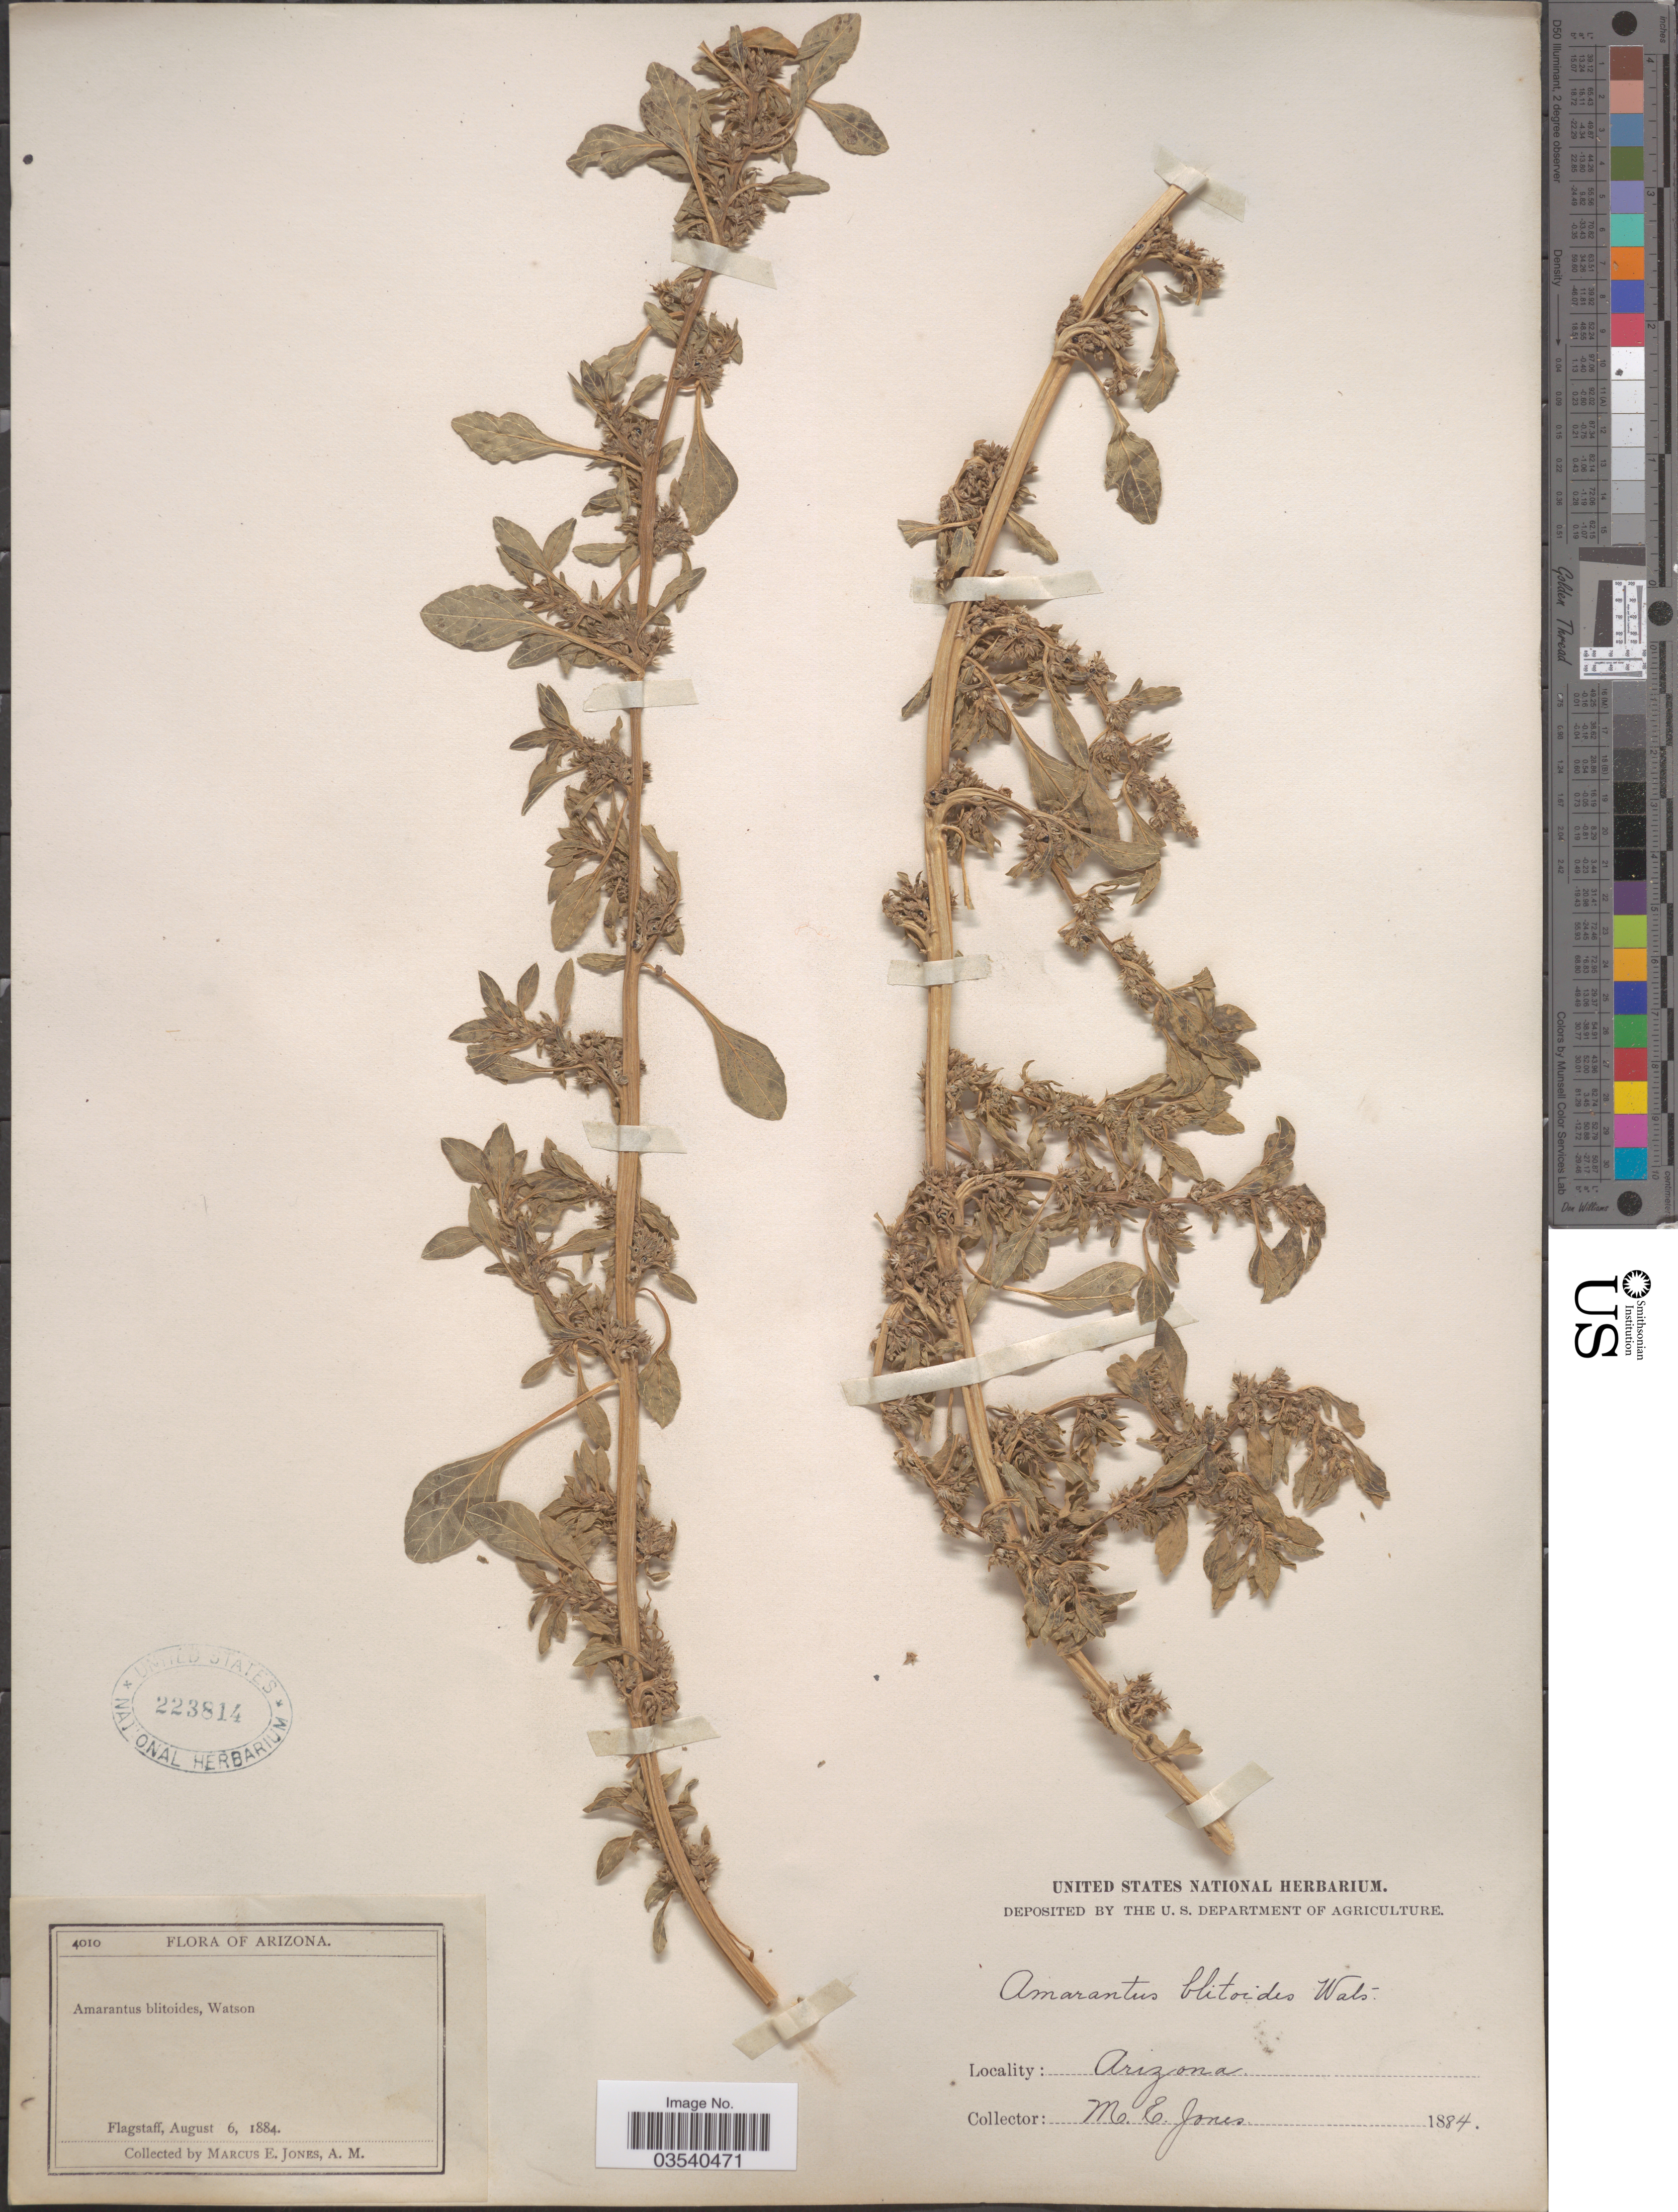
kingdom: Plantae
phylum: Tracheophyta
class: Magnoliopsida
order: Caryophyllales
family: Amaranthaceae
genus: Amaranthus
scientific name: Amaranthus graecizans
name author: L.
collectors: M. E. Jones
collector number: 4010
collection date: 1884-08-06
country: United States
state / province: Arizona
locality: Flagstaff.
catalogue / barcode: US 223814